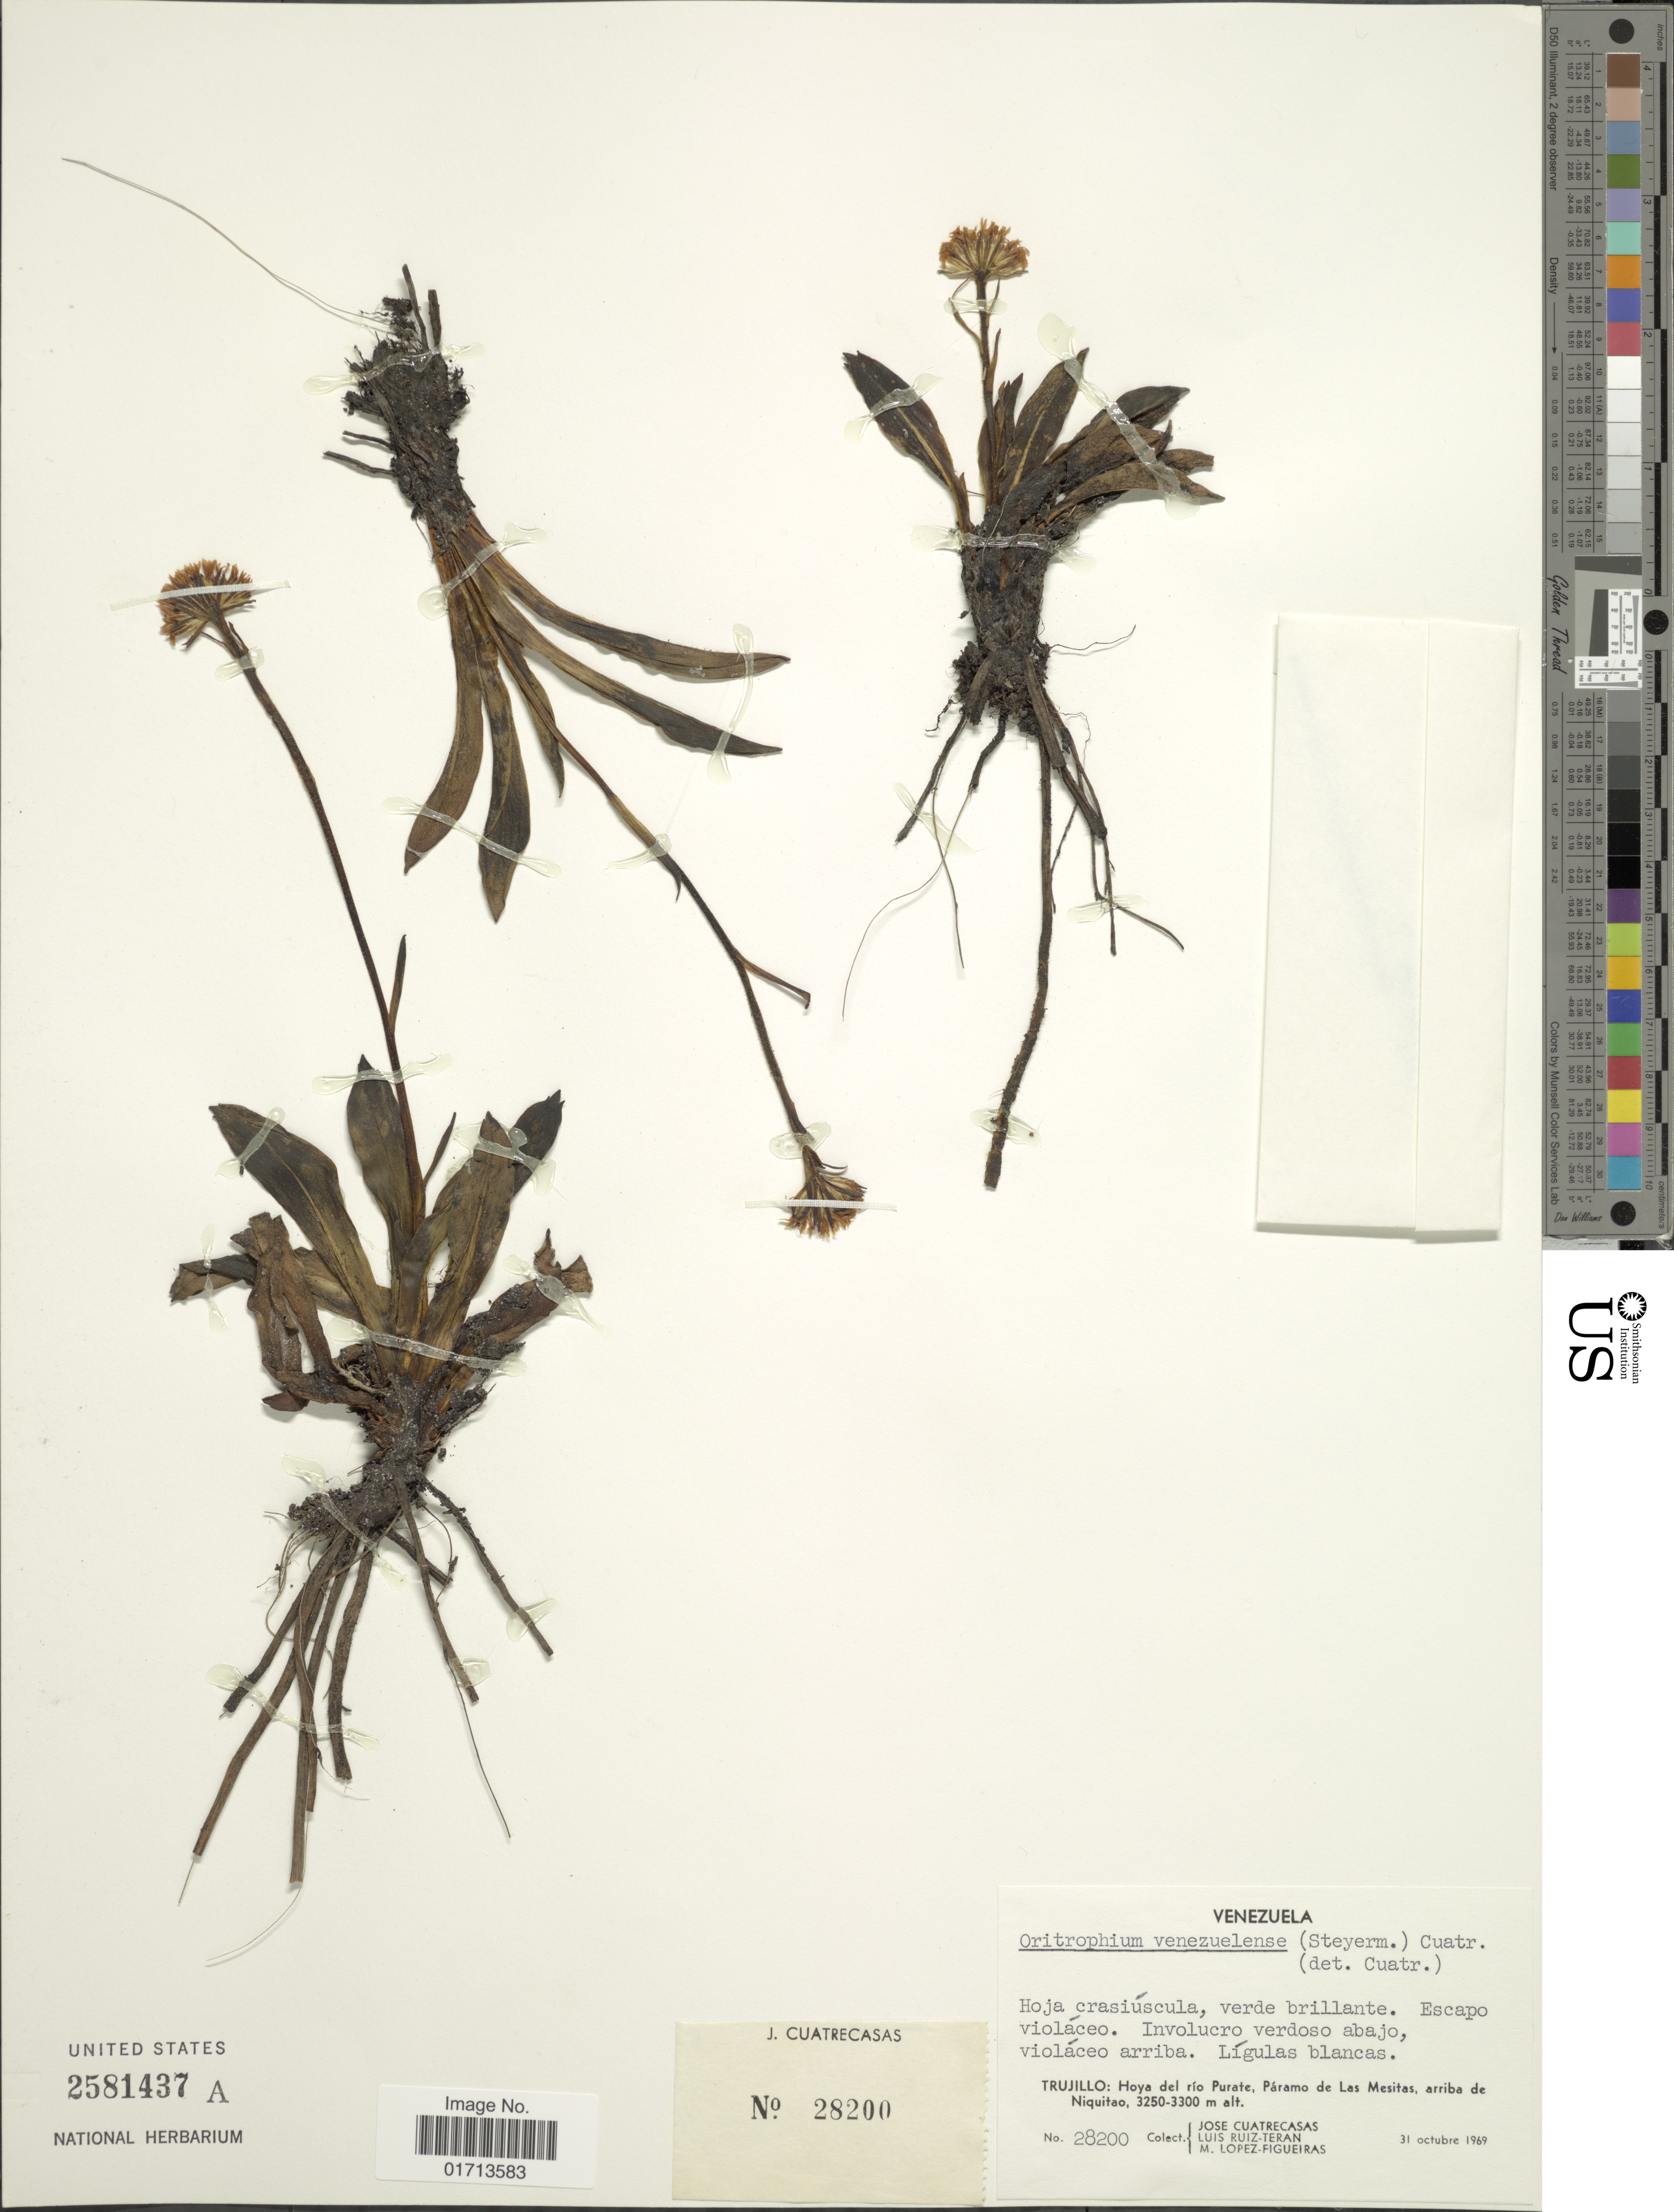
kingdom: Plantae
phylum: Tracheophyta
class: Magnoliopsida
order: Asterales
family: Asteraceae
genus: Oritrophium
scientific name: Oritrophium venezuelense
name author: (Steyerm.) Cuatrec.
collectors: J. Cuatrecasas, L. Teran & M. Lopéz-F.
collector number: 28200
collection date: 1969-10-31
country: Venezuela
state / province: Trujillo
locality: Hoya del rio Purate, Paramo de Las Mesitas, arriba de Niquitao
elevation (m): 3250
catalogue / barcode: US 2581437A